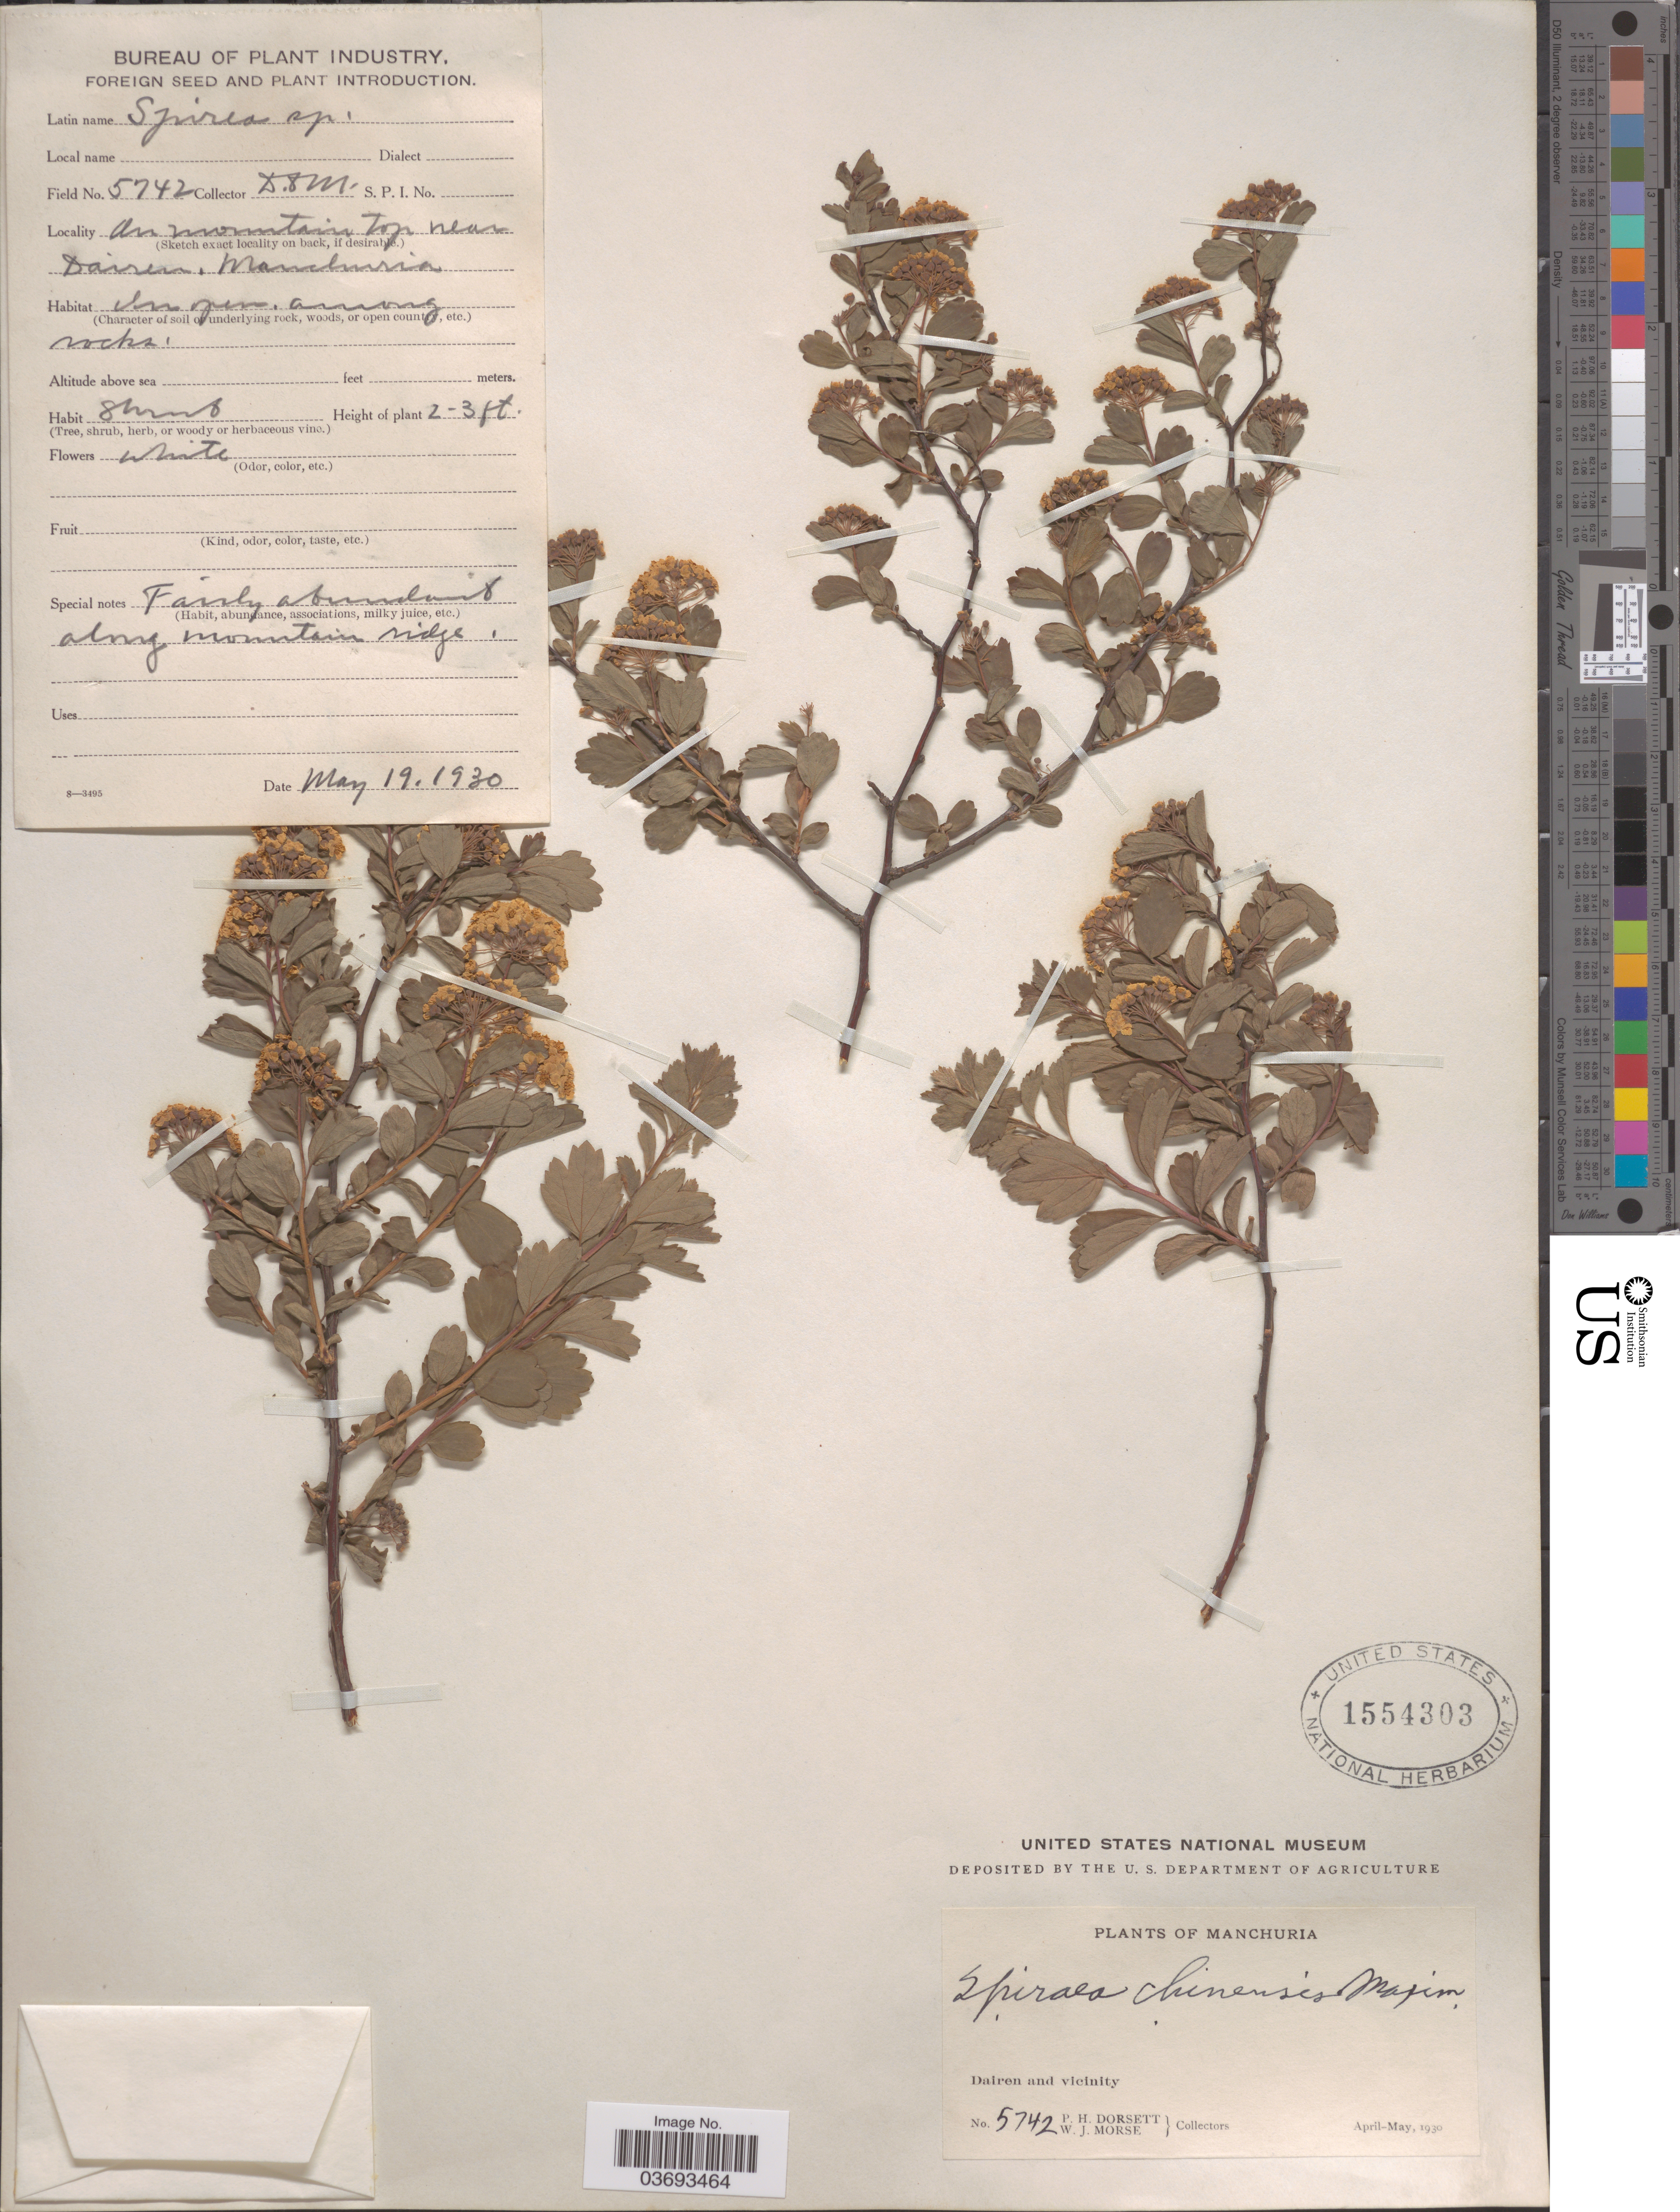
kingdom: Plantae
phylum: Tracheophyta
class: Magnoliopsida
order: Rosales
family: Rosaceae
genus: Spiraea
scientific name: Spiraea chinensis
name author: Maxim.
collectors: P. H. Dorsett & W. J. Morse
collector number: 5742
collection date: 1930-05-19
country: China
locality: On mountain top near Dairen. Manchuria. Dairen and vicinity.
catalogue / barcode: US 1554303